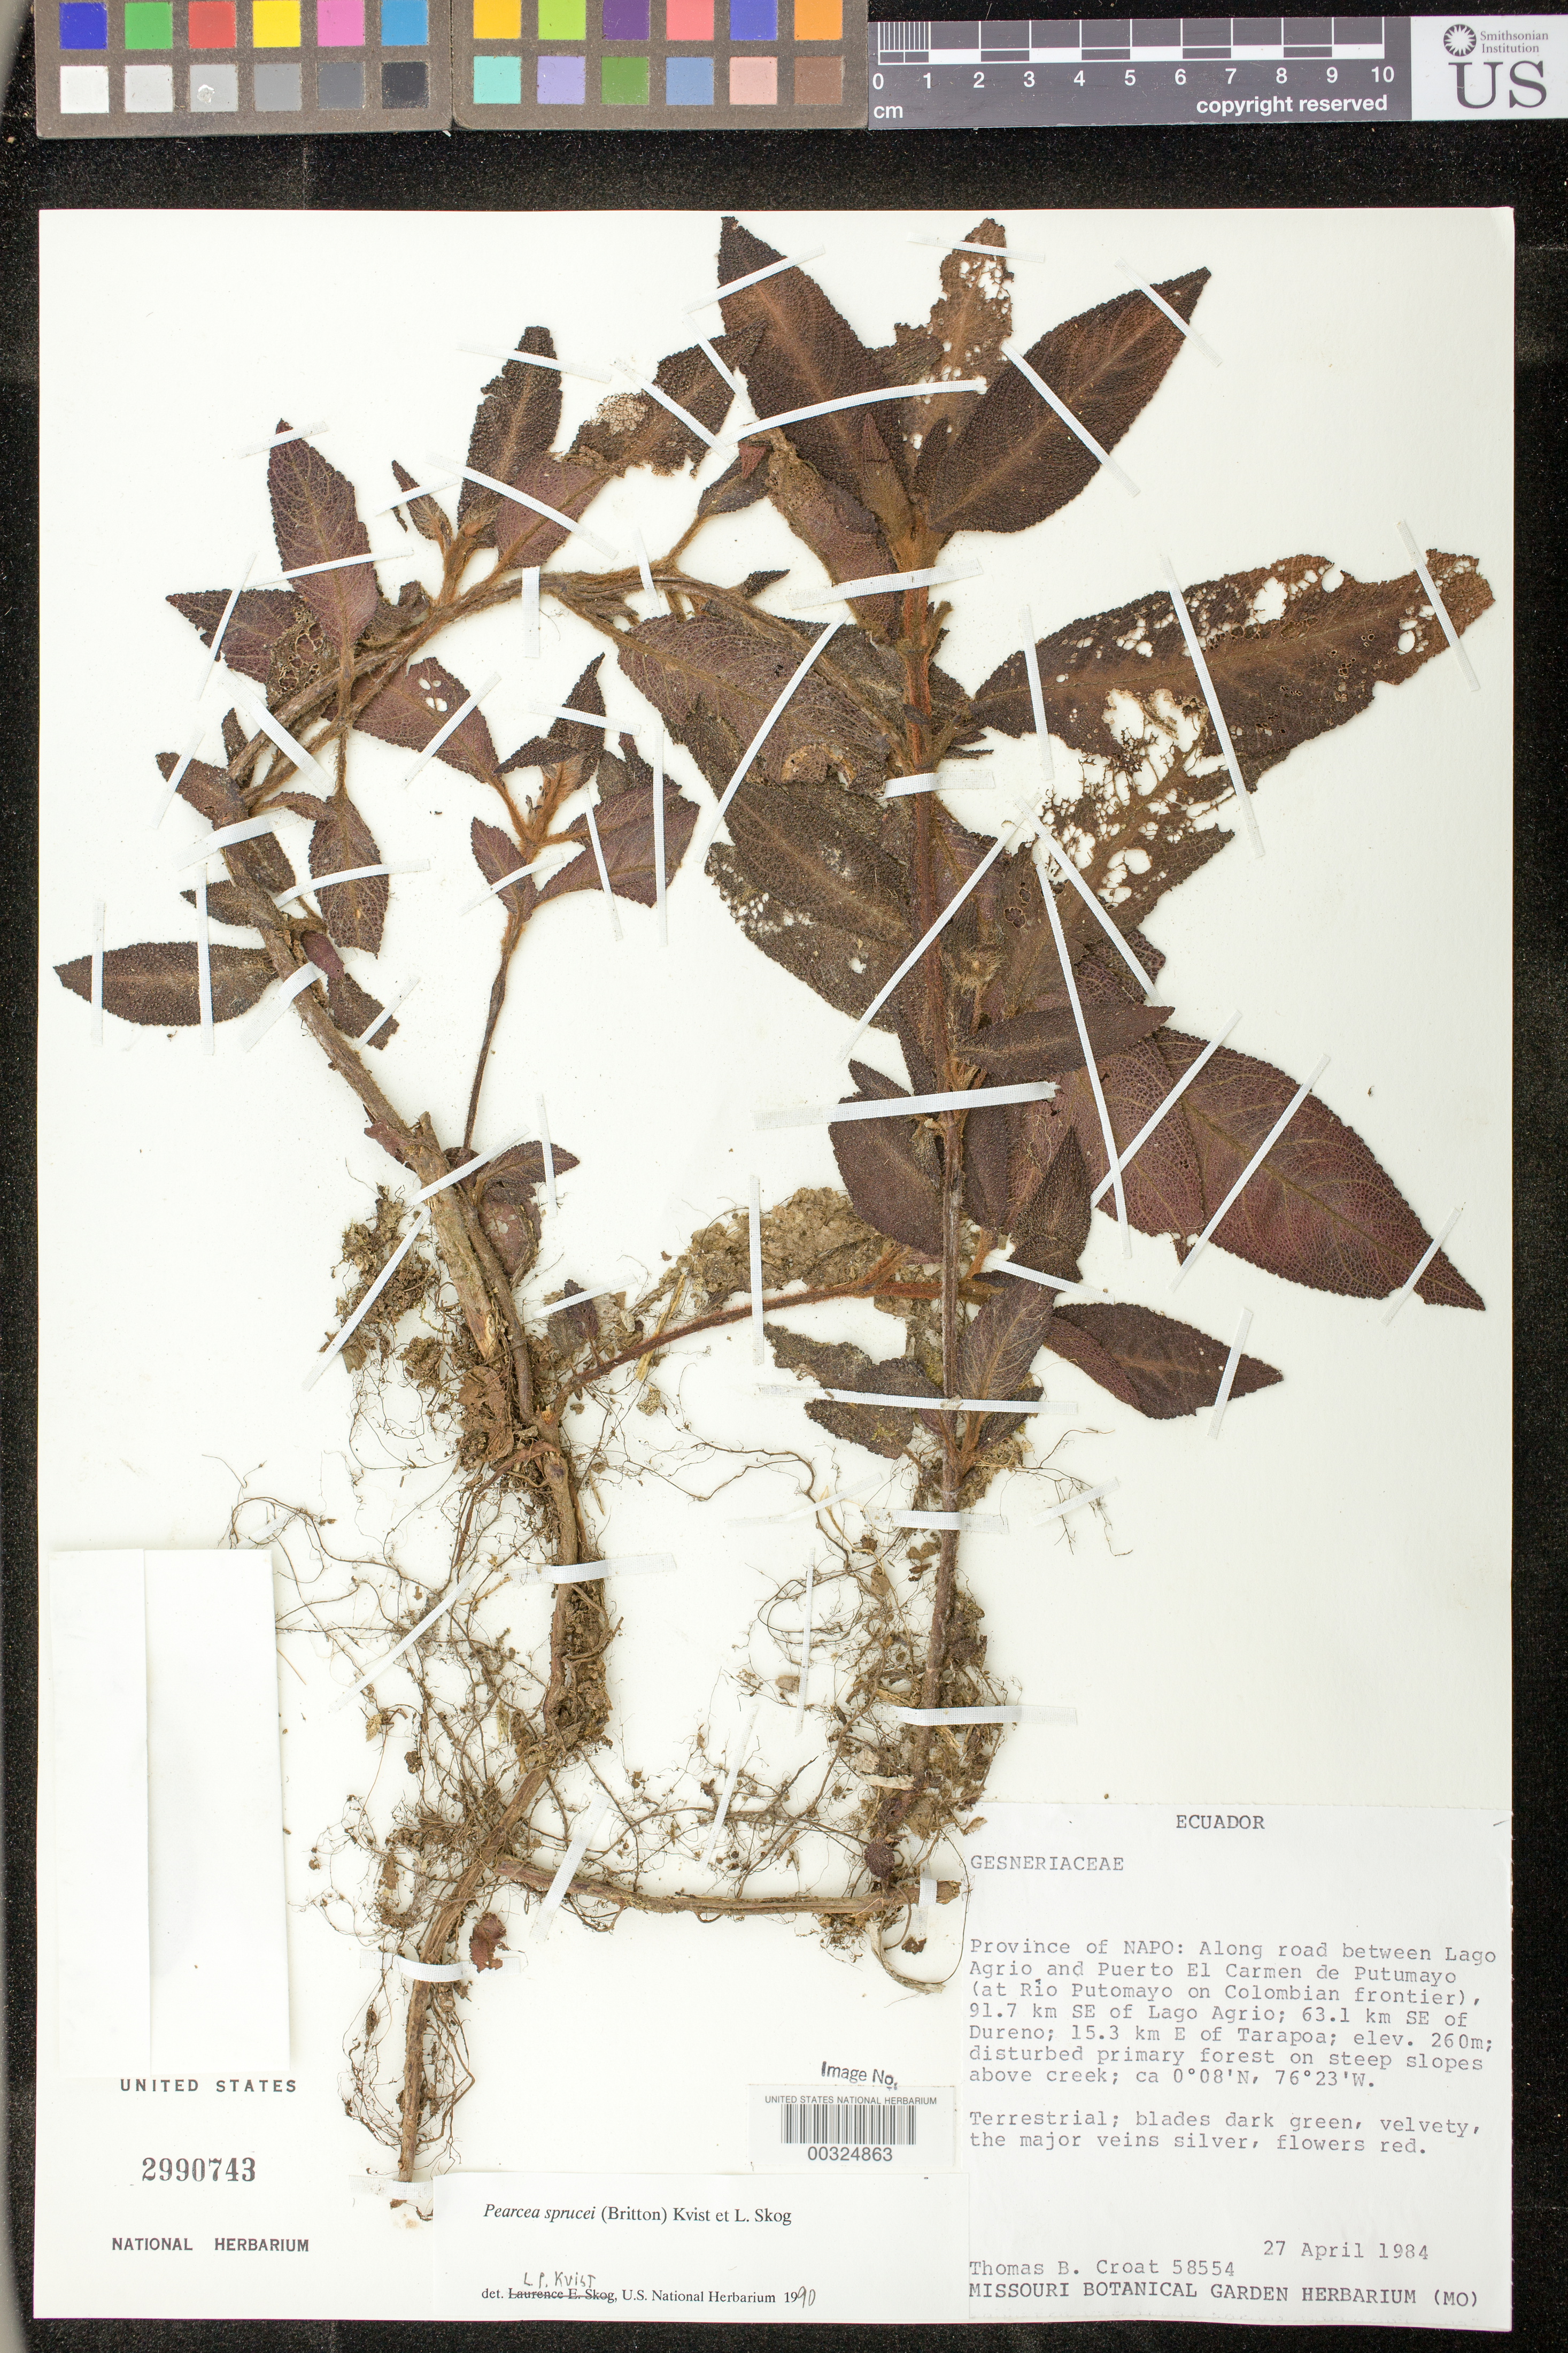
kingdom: Plantae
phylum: Tracheophyta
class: Magnoliopsida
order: Lamiales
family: Gesneriaceae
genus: Pearcea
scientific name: Pearcea sprucei var. sprucei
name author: (Britton ex Rusby) L.P. Kvist & L.E. Skog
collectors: T. B. Croat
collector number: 58554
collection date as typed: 27 Apr 1984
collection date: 1984-04-27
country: Ecuador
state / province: Sucumbíos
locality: Napo.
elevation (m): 260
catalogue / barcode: US 2990743